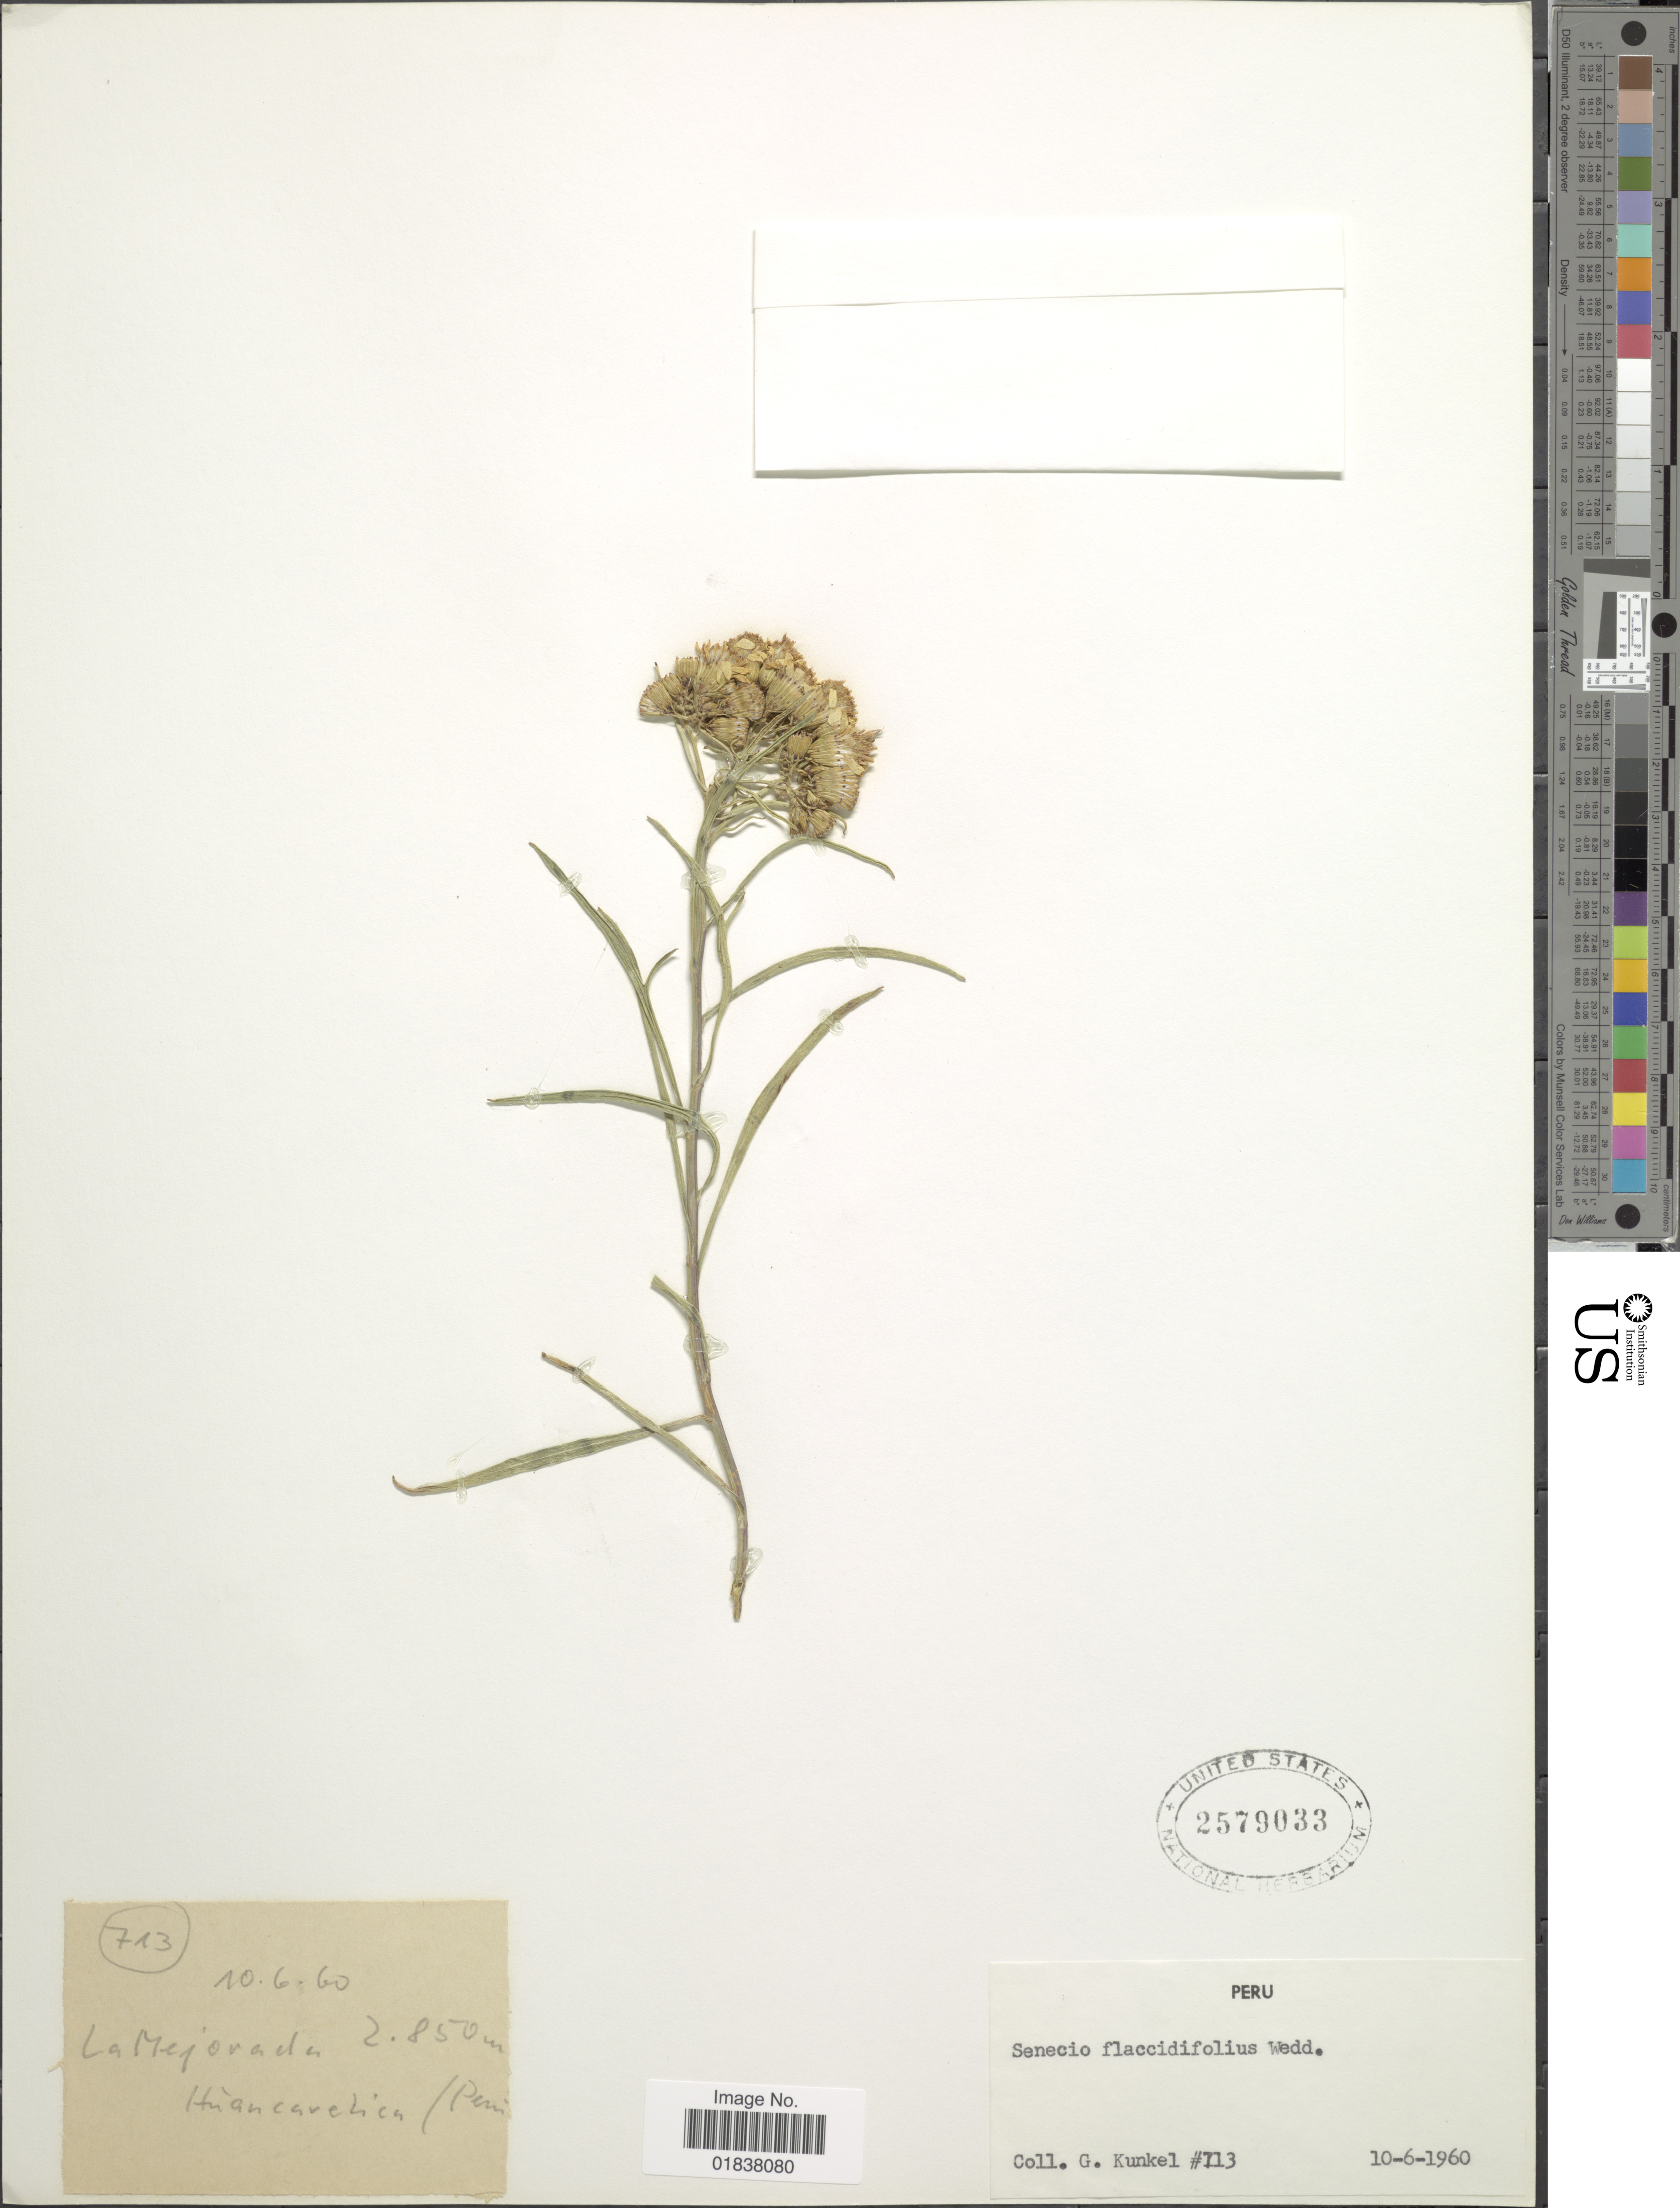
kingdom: Plantae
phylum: Tracheophyta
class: Magnoliopsida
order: Asterales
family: Asteraceae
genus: Senecio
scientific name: Senecio melanocalyx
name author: Cuatrec.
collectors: G. Kunkel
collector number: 713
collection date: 1960-06-10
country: Peru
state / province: Huancavelica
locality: La Mejorada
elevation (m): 2850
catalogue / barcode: US 2579033